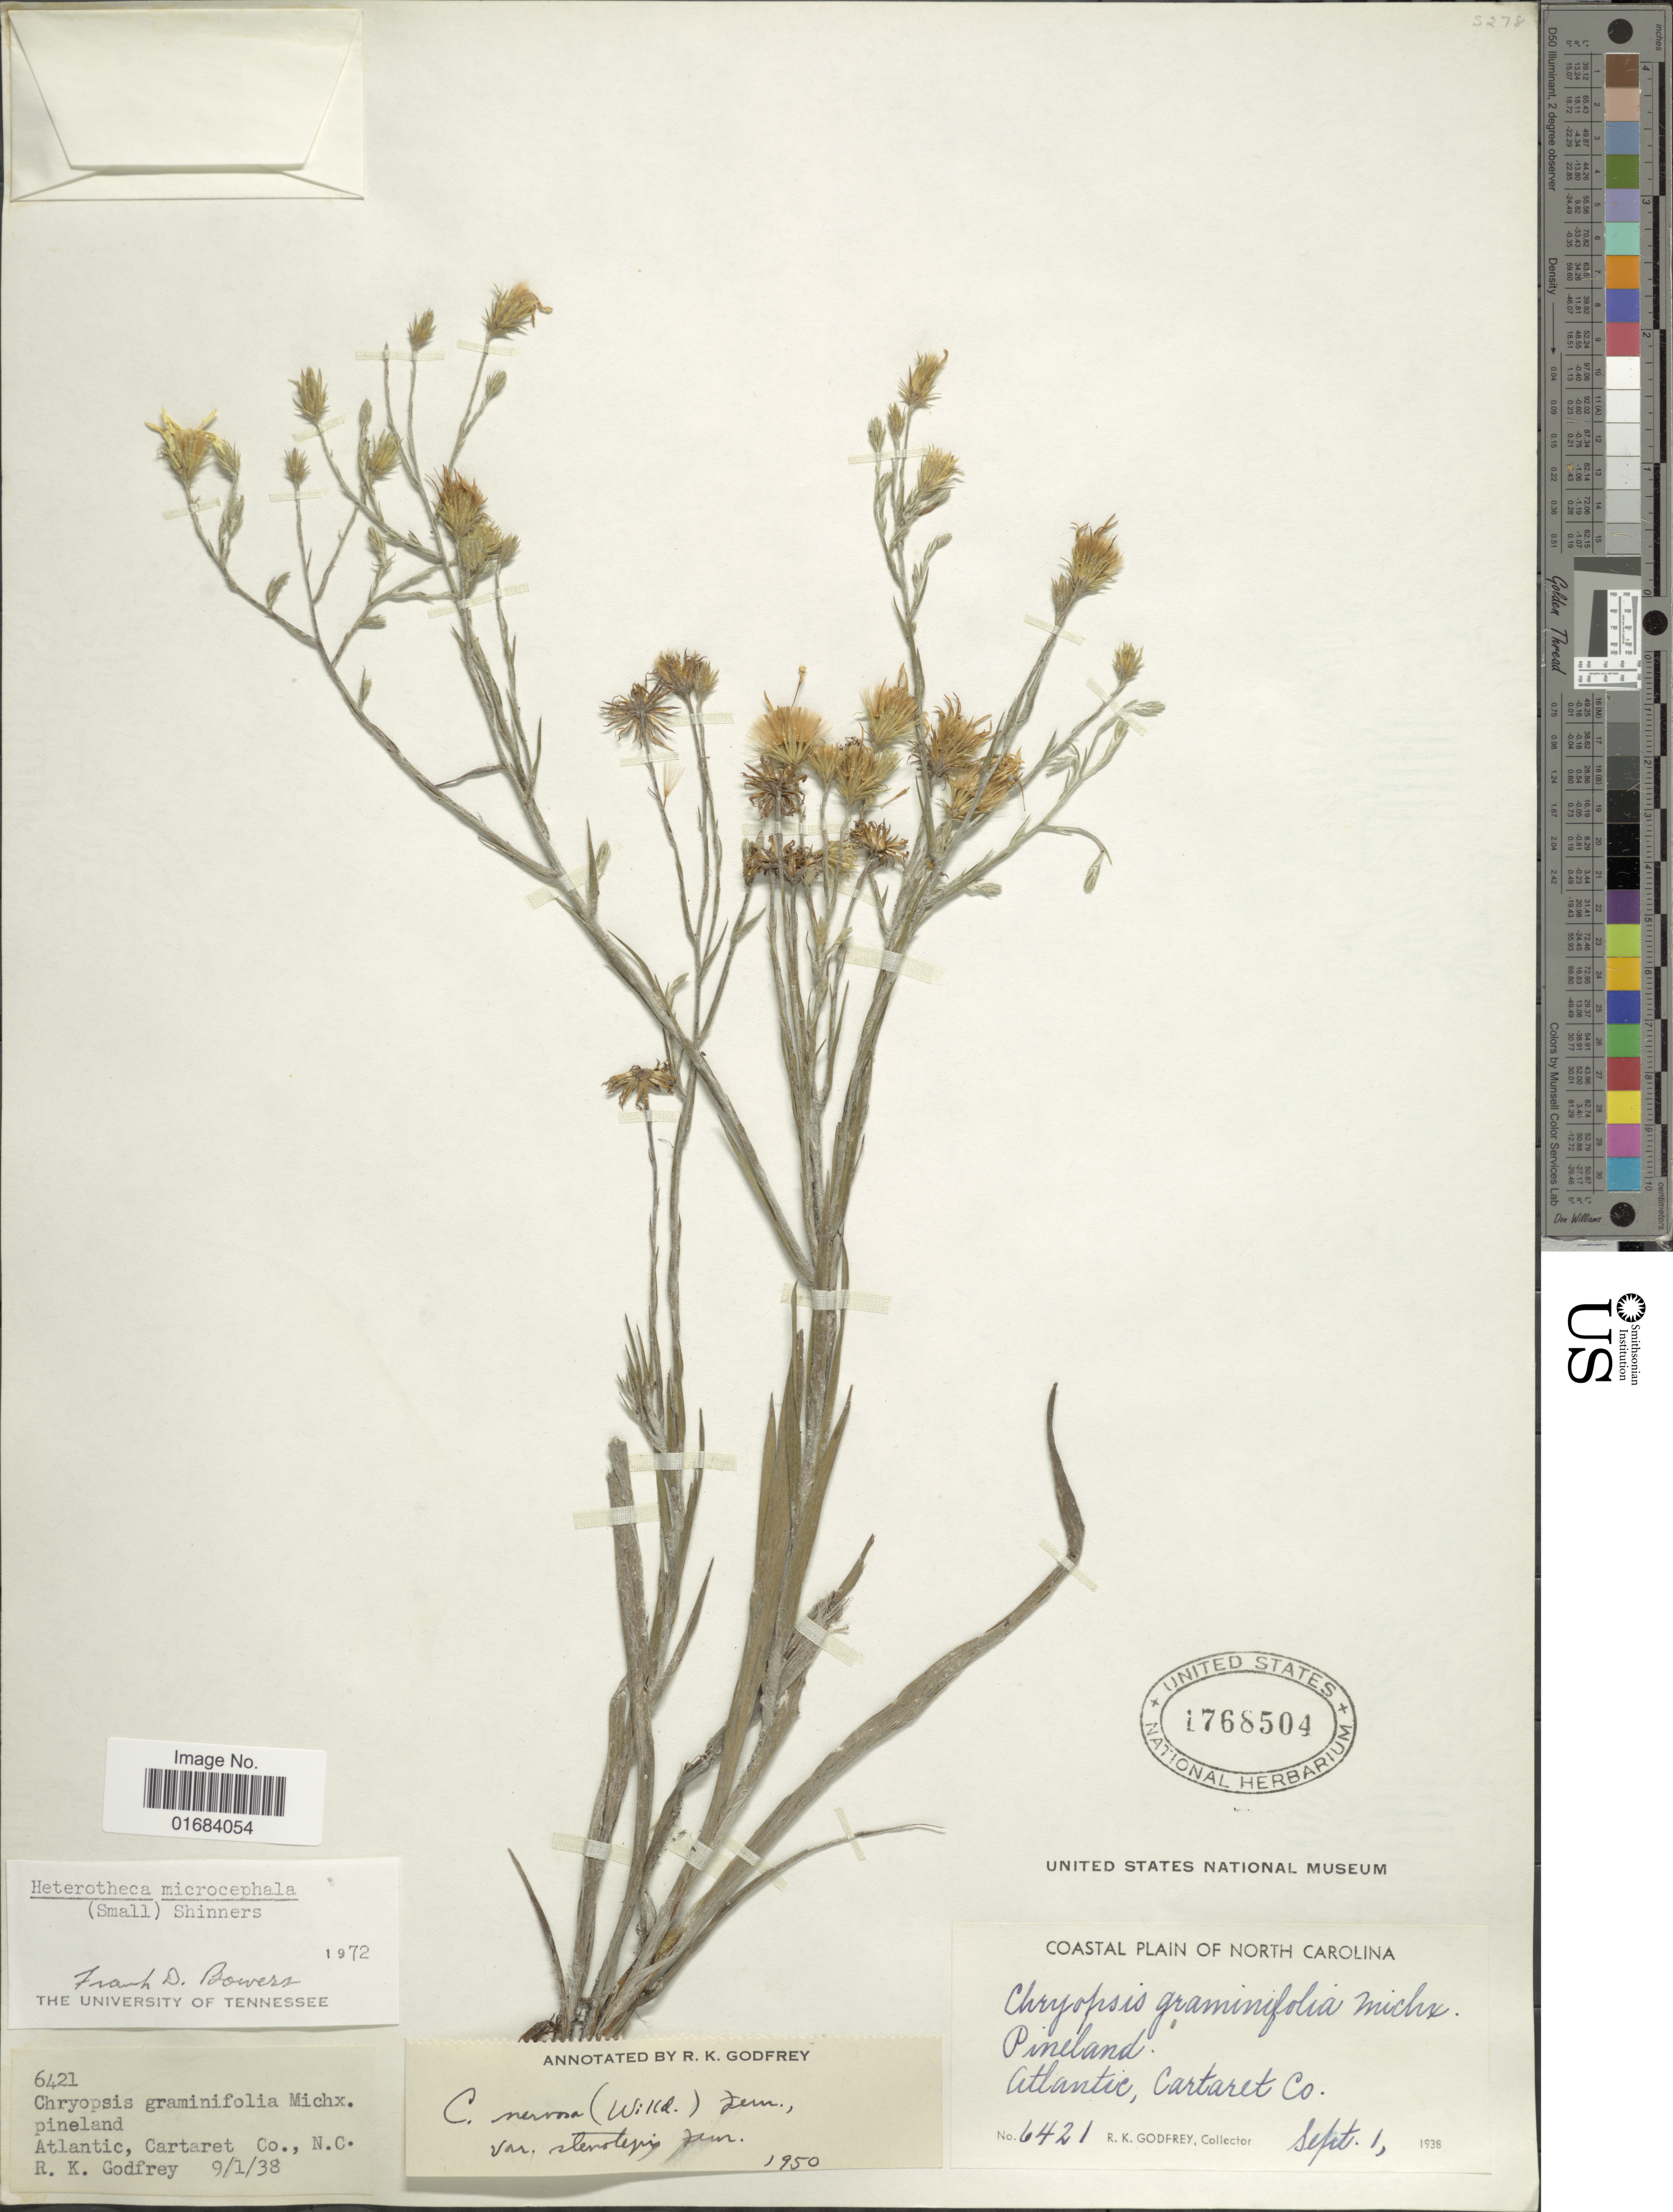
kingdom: Plantae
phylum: Tracheophyta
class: Magnoliopsida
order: Asterales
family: Asteraceae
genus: Pityopsis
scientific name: Pityopsis microcephala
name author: Small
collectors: R. K. Godfrey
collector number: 6421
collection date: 1938-09-01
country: United States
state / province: North Carolina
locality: Coastal Plain of North Carolina, Pineland, Atlantic, Cartaret Co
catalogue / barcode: US 1768504